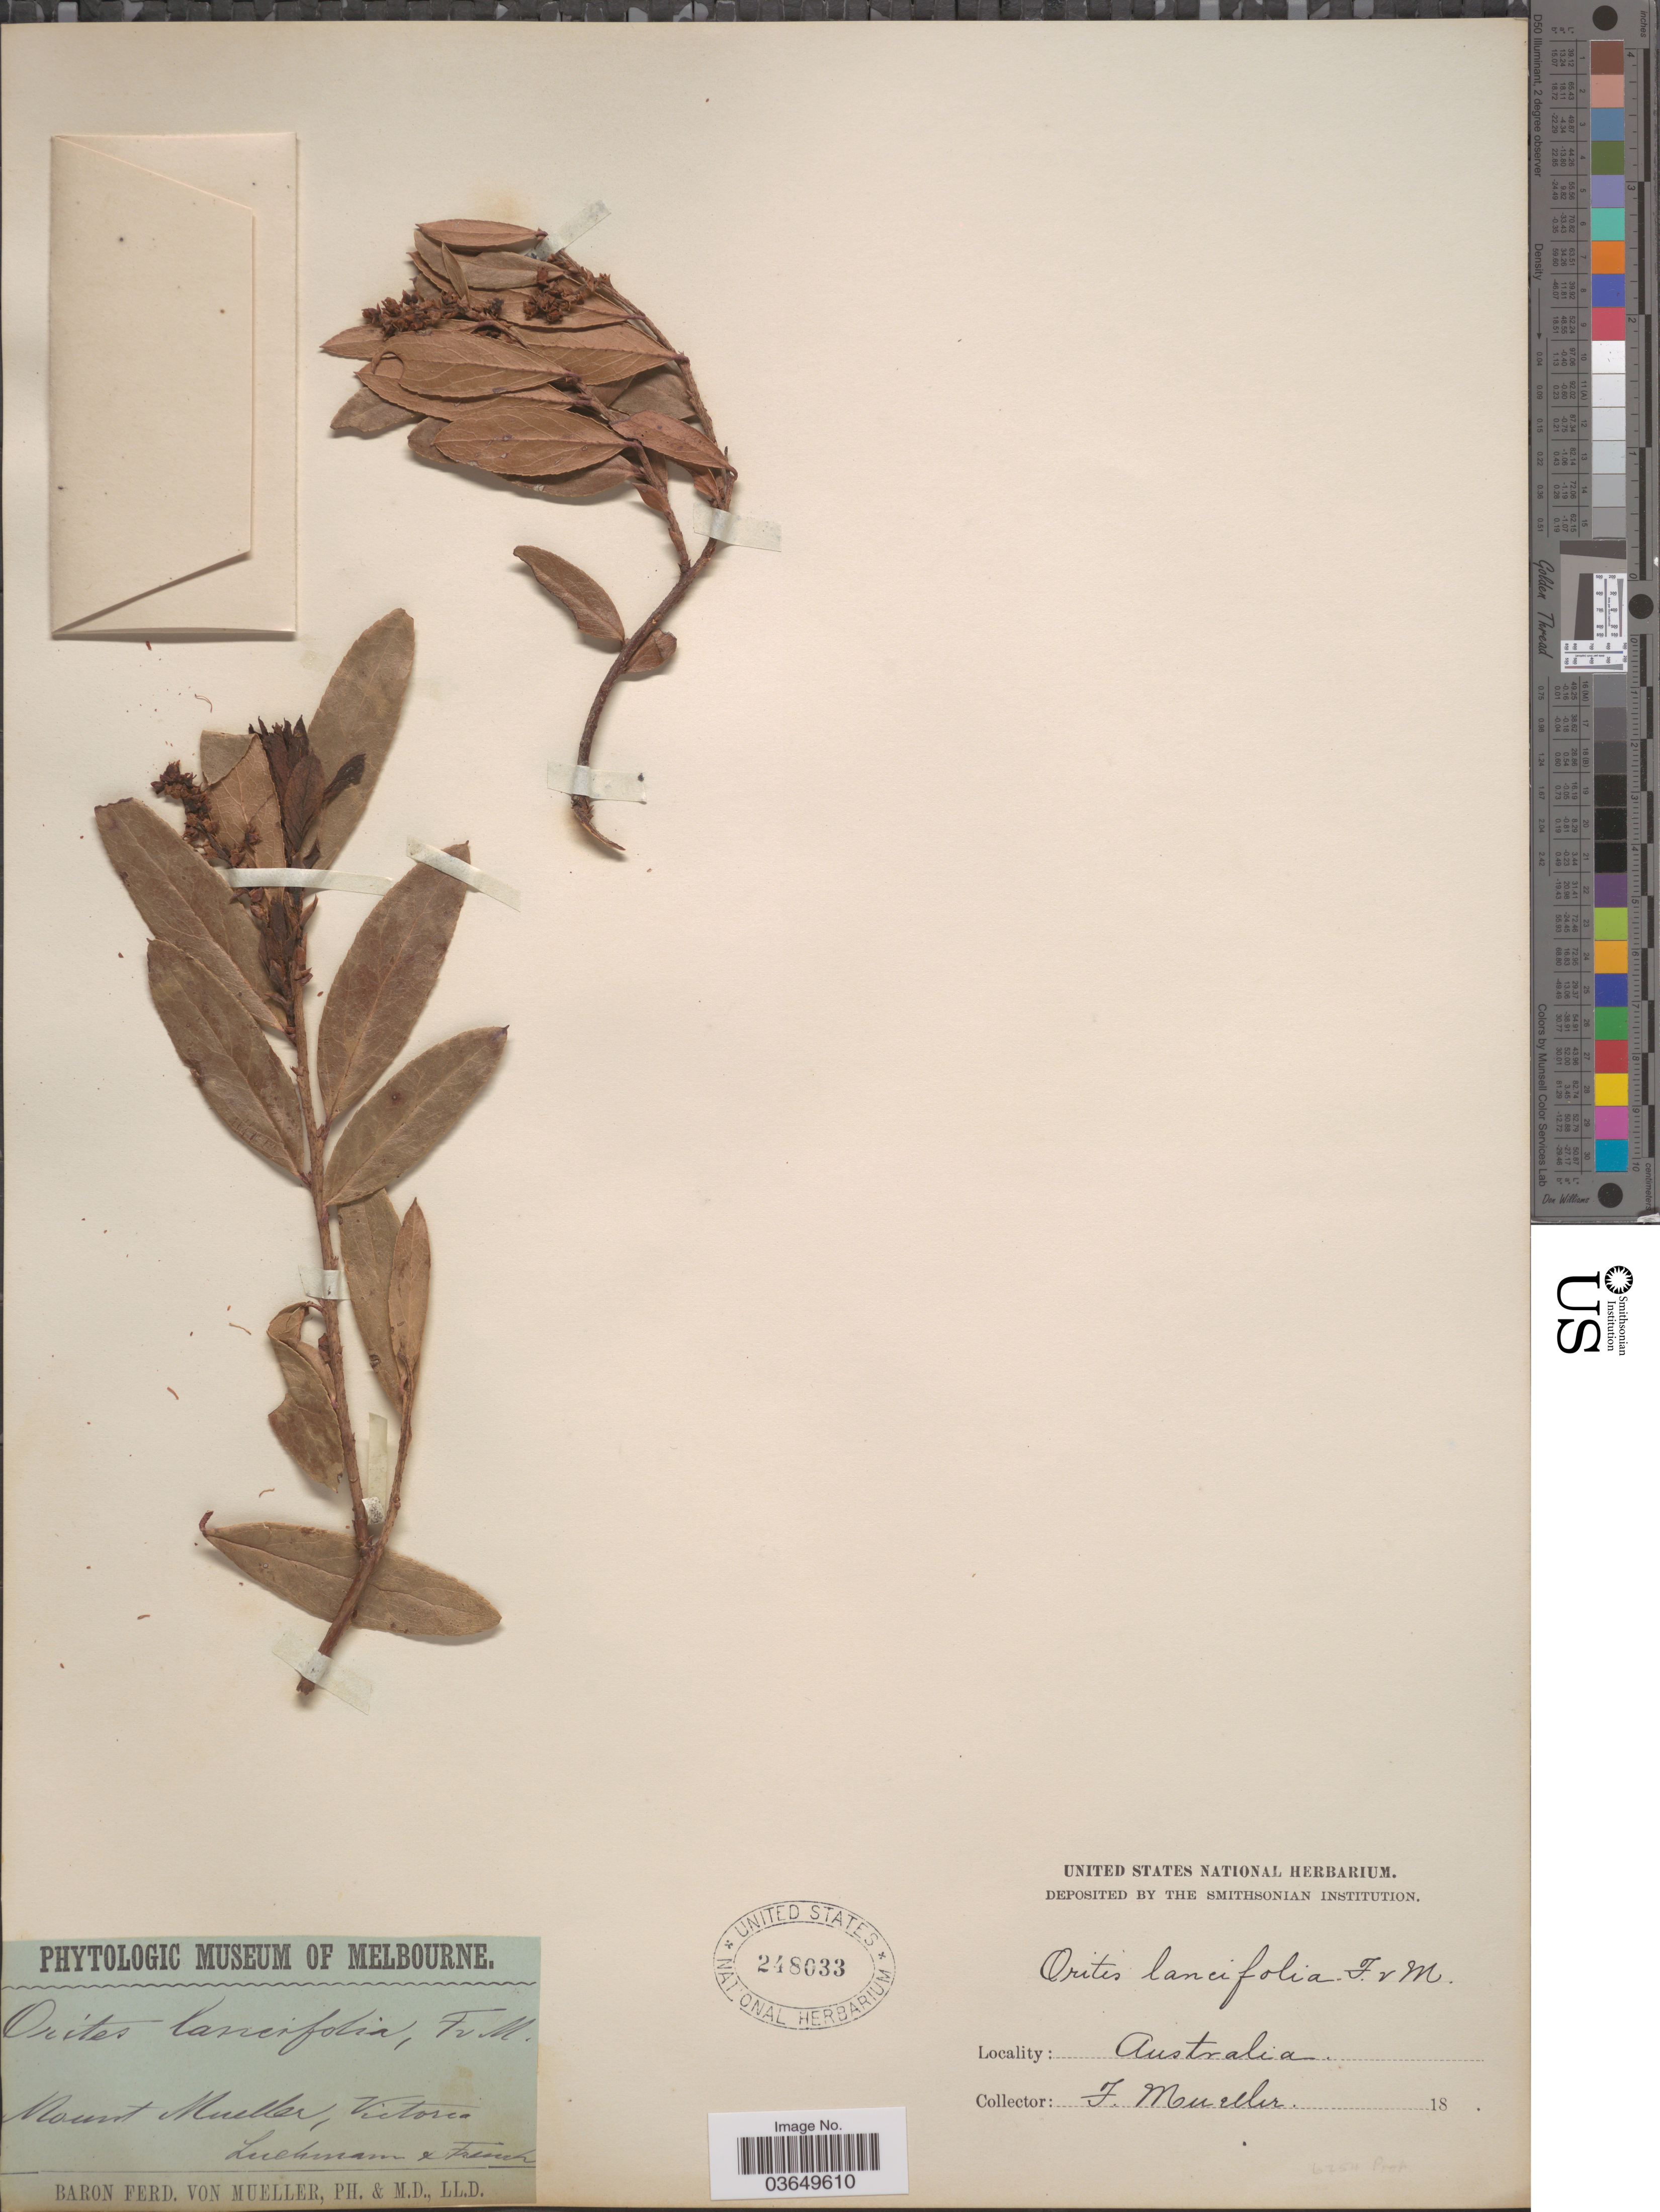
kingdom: Plantae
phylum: Tracheophyta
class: Magnoliopsida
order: Proteales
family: Proteaceae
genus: Orites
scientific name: Orites lancifolius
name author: F. Muell.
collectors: F. Mueller, Luehmann & French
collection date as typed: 18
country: Australia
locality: Mount Mueller, Victoria.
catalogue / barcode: US 248033